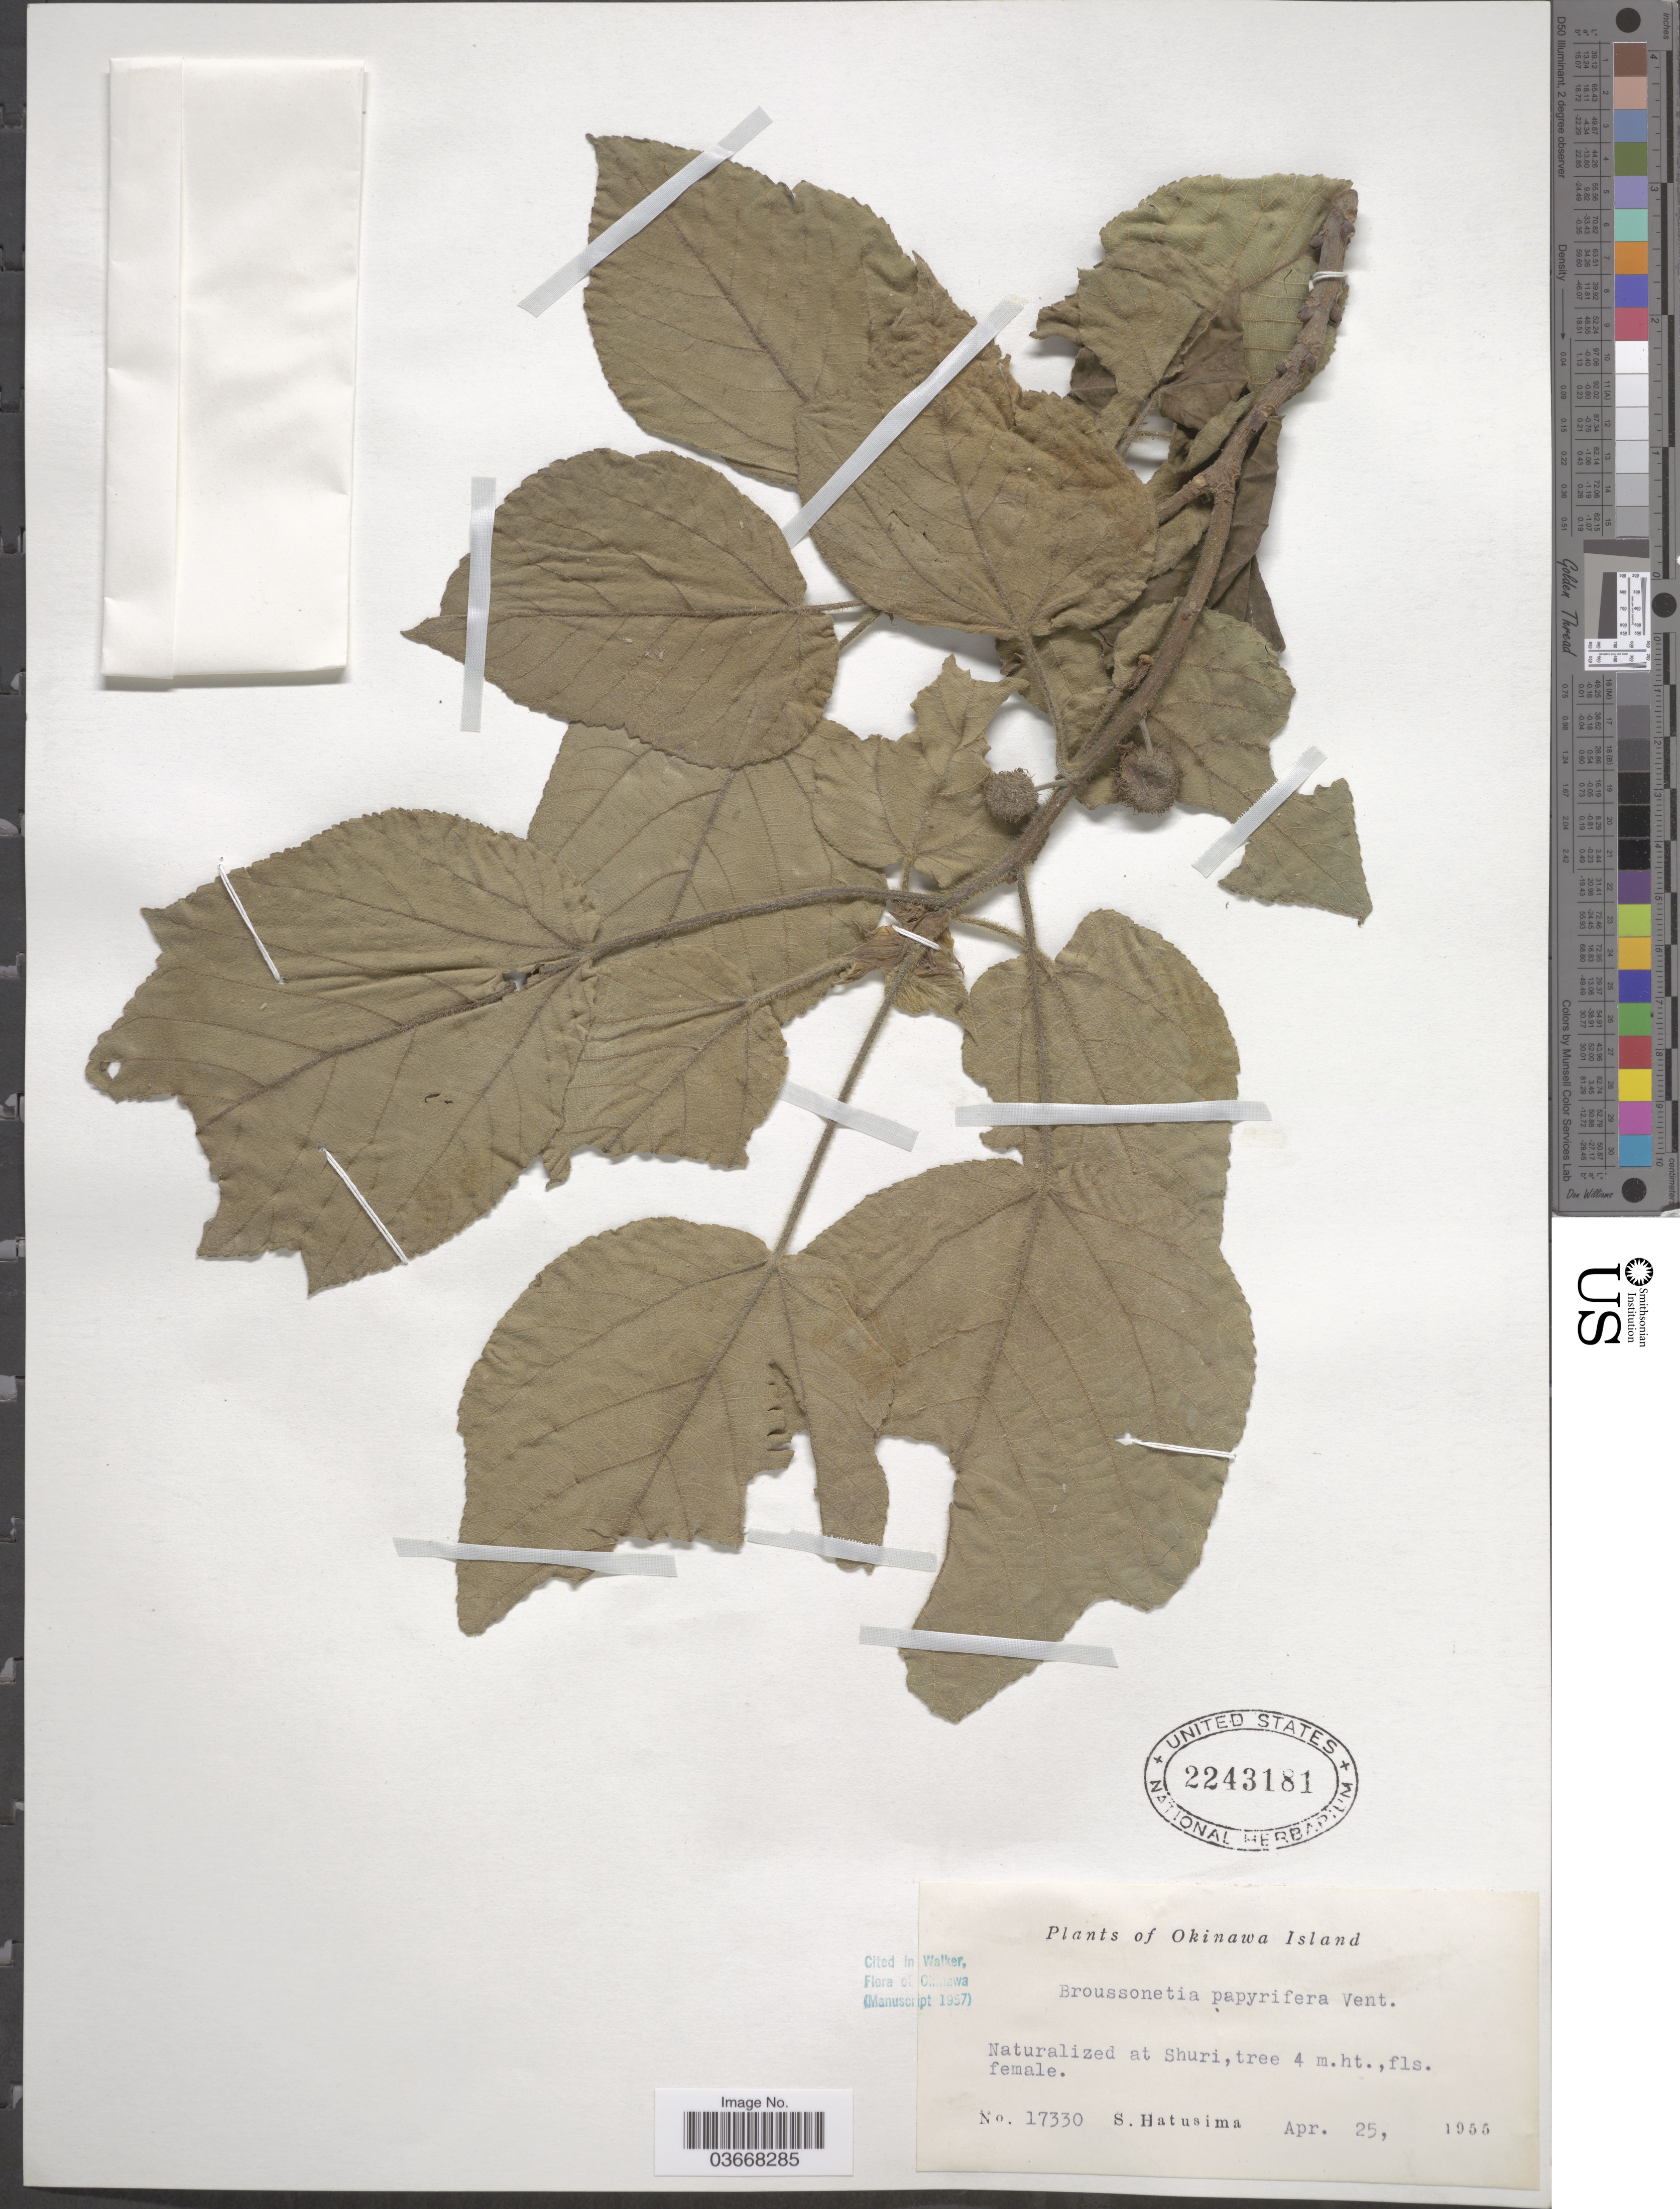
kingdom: Plantae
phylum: Tracheophyta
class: Magnoliopsida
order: Rosales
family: Moraceae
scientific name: Broussoneta papyrifera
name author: (L.) L'Hér. ex Vent.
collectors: S. Hatusima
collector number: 17330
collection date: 1955-04-25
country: Japan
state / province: Okinawa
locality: Okinawa Island. Shuri.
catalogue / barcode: US 2243181